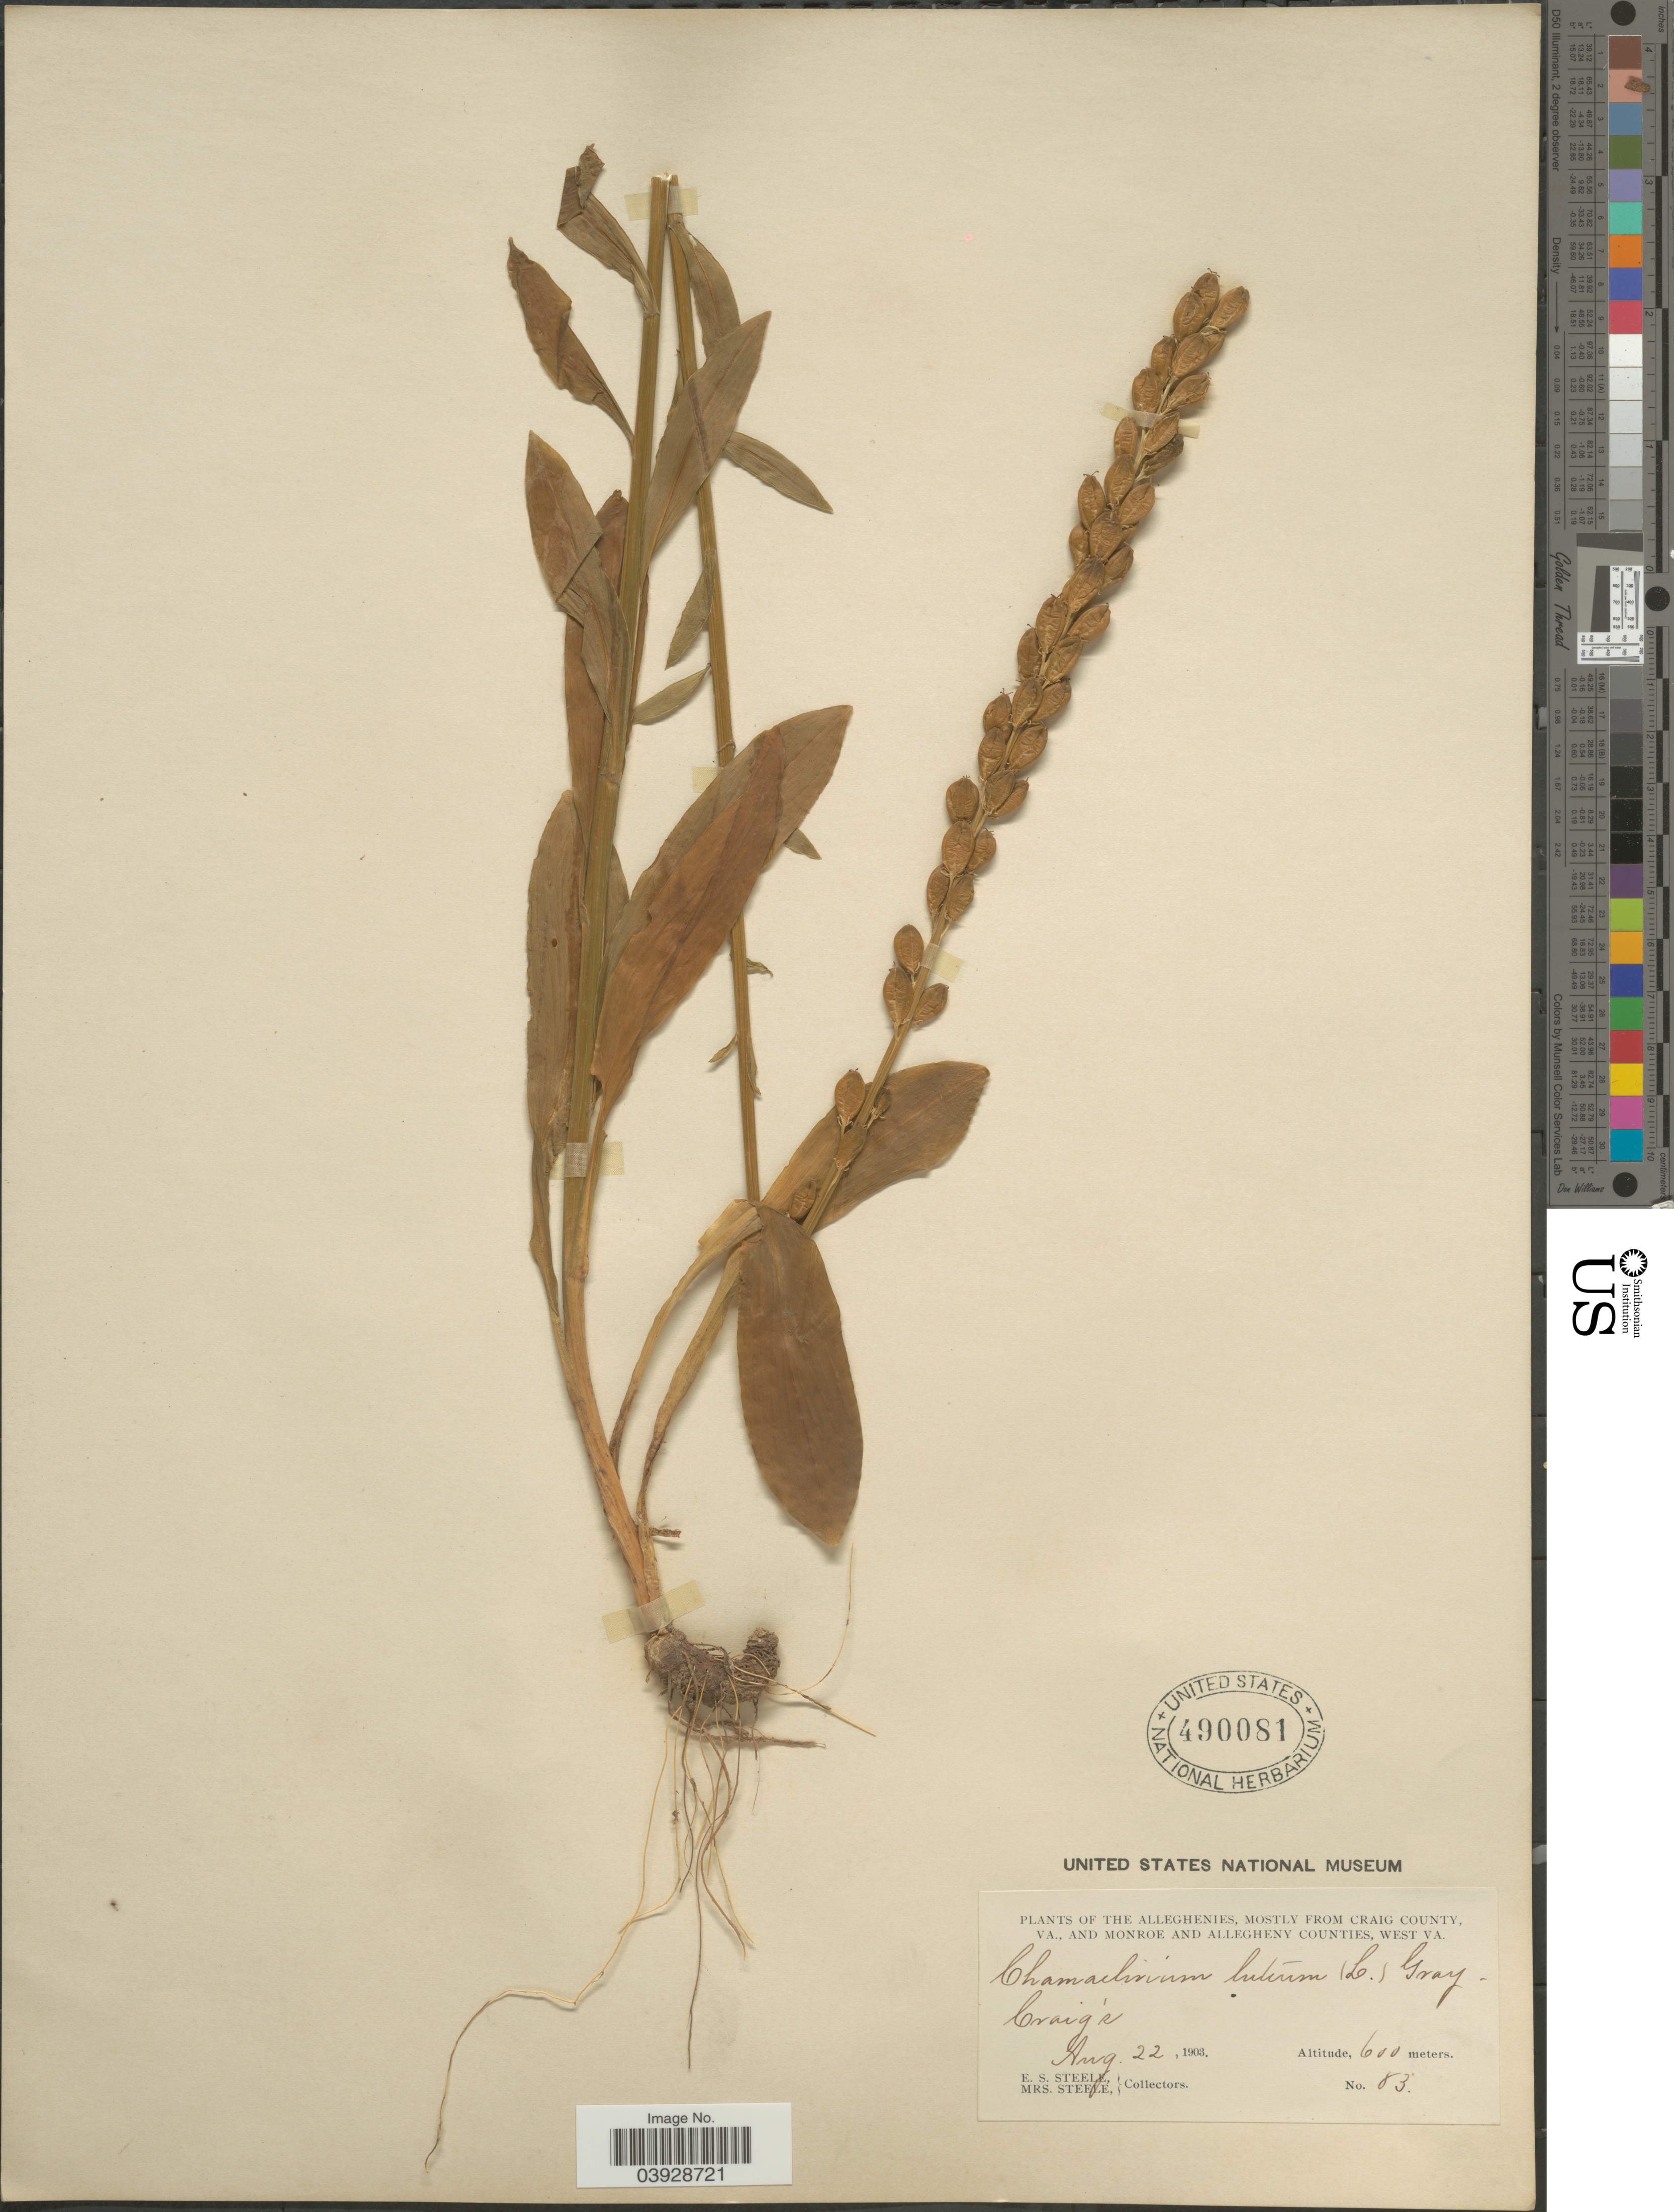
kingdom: Plantae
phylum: Tracheophyta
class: Liliopsida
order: Liliales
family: Melanthiaceae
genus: Chamaelirium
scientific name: Chamaelirium luteum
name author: (L.) A. Gray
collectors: E. Steele & Mrs. E. S. Steele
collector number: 83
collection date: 1903-08-22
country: United States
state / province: Virginia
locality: The Alleghenies, mostly from Craig County, and Monroe and Allegheny Counties, West Va. Craig's.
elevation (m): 600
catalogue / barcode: US 490081